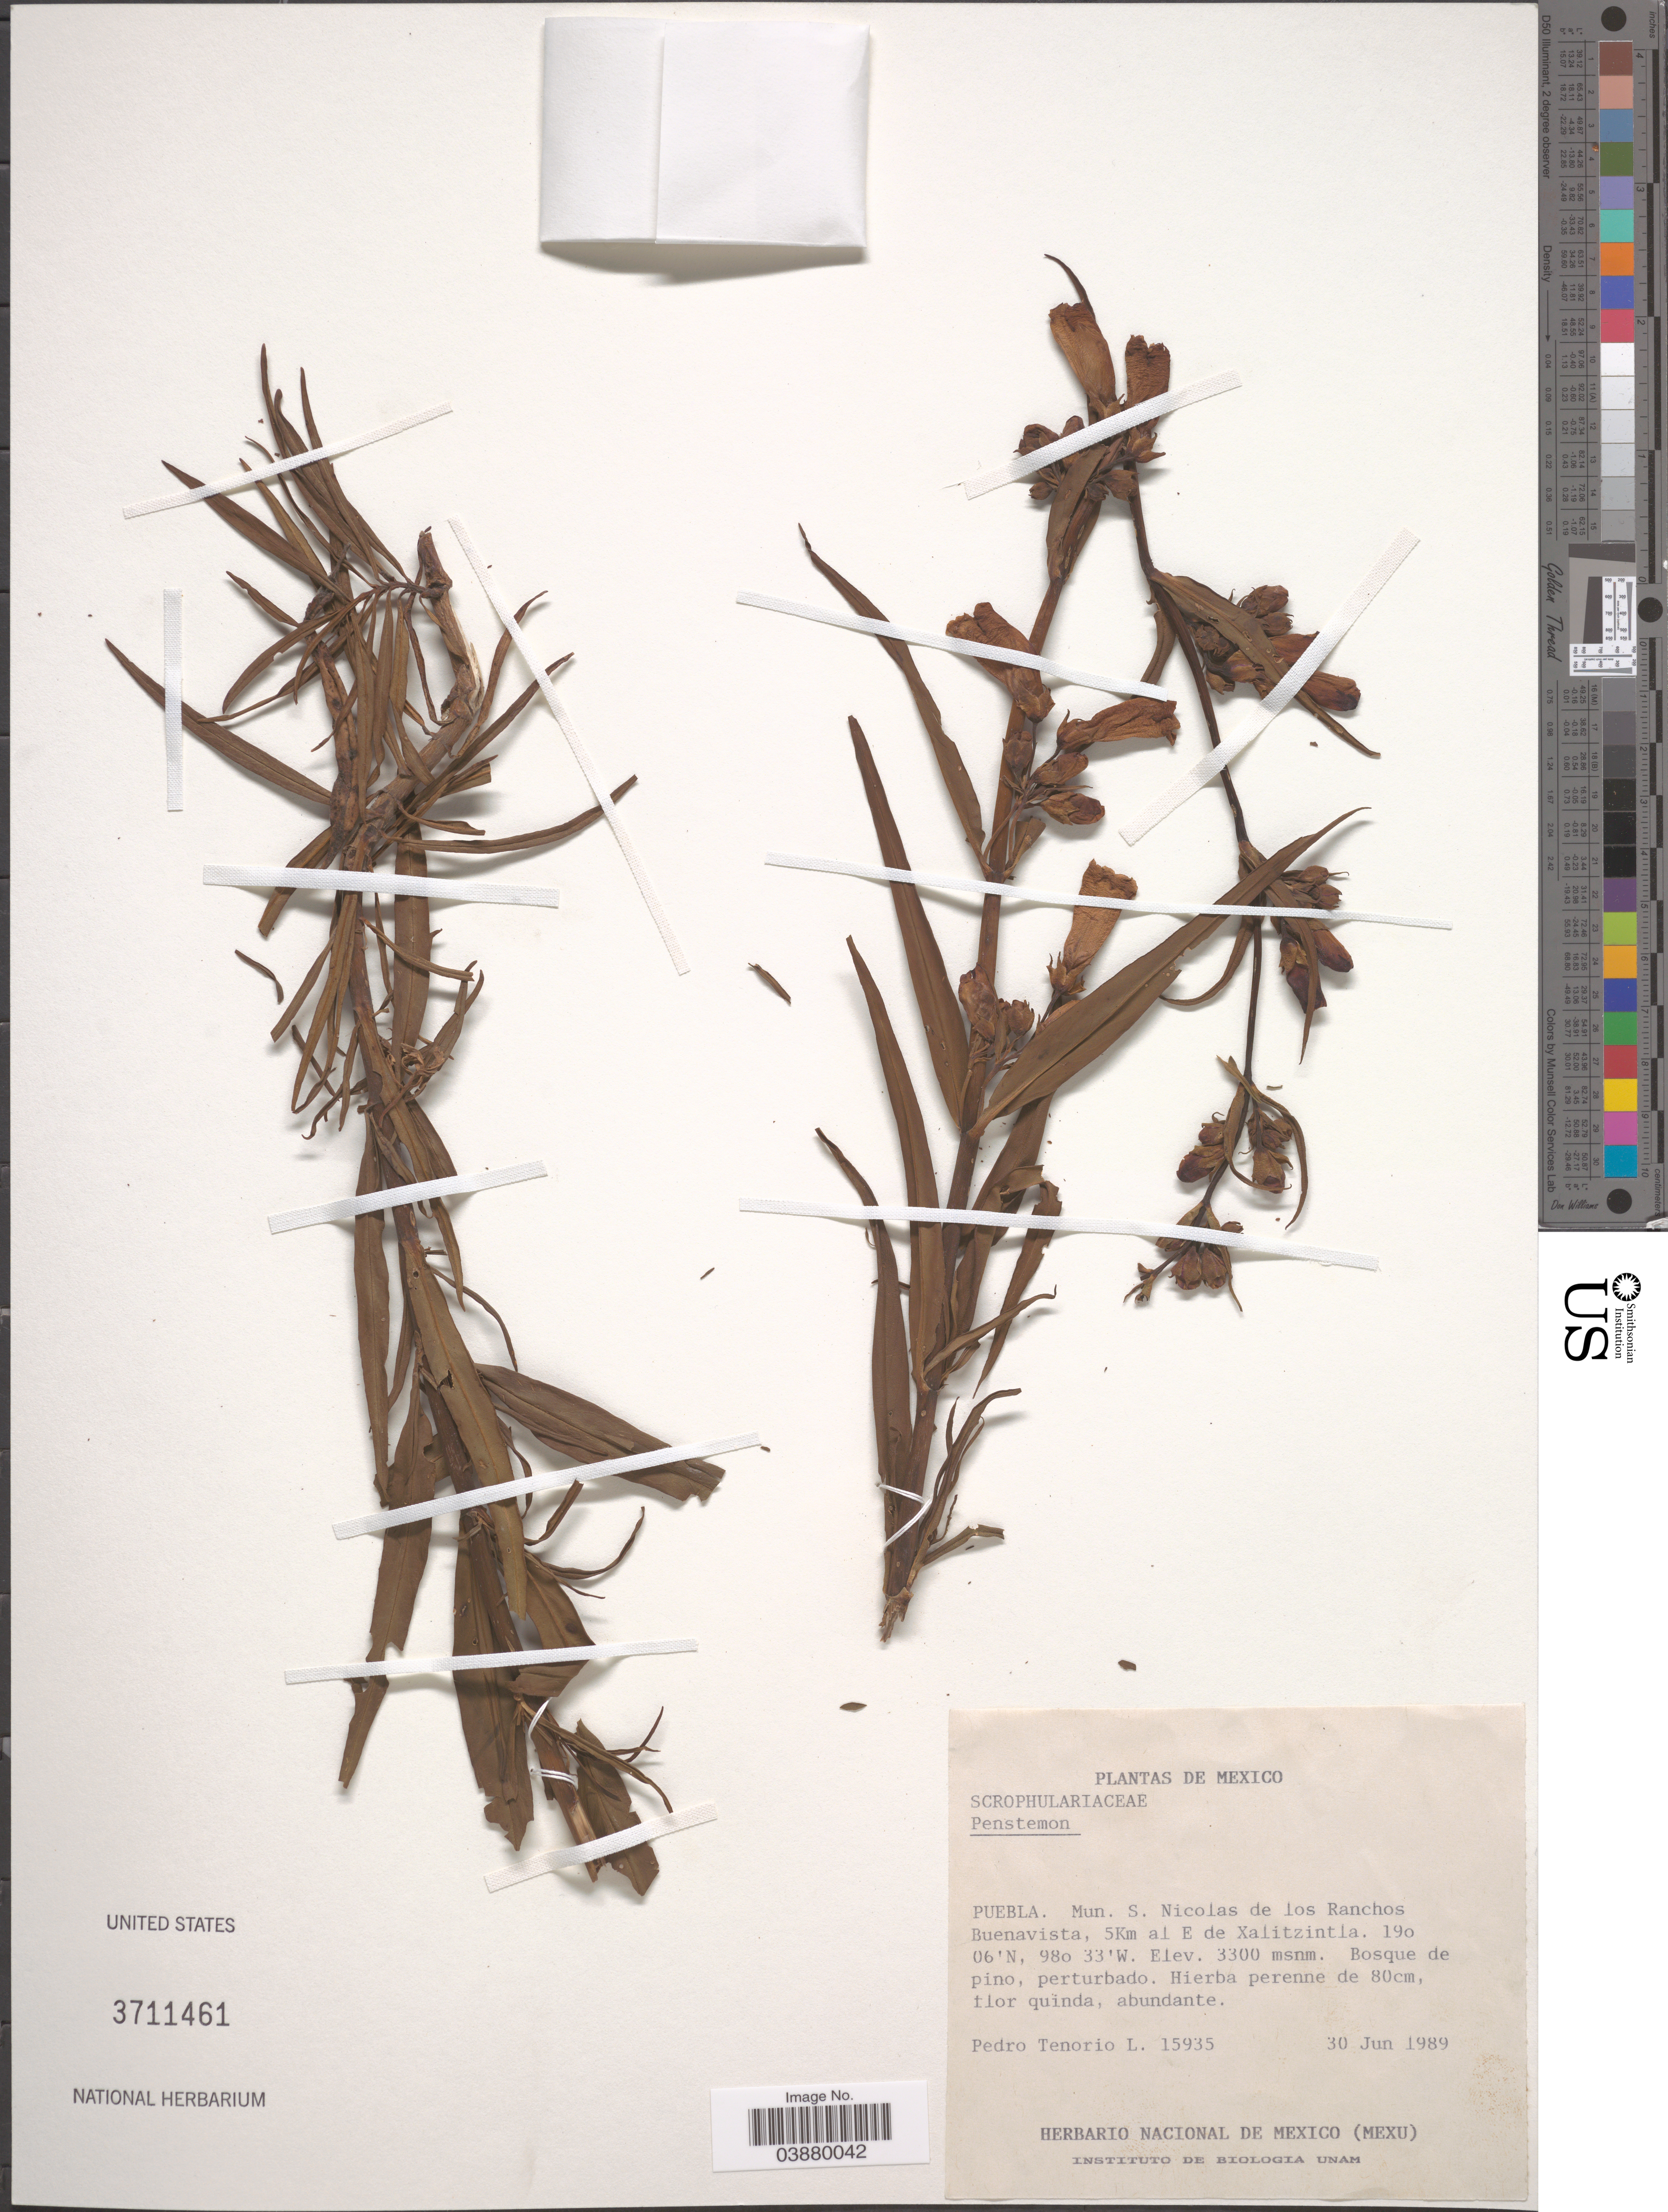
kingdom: Plantae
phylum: Tracheophyta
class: Magnoliopsida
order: Lamiales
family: Plantaginaceae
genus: Penstemon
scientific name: Penstemon sp.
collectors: P. Tenorio L.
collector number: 15935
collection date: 1989-06-30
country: Mexico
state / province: Puebla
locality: Mun. S. Nicolas de los Ranchos Buenavista, 5Km al E de Xalitzintla.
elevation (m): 3300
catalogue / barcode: US 3711461